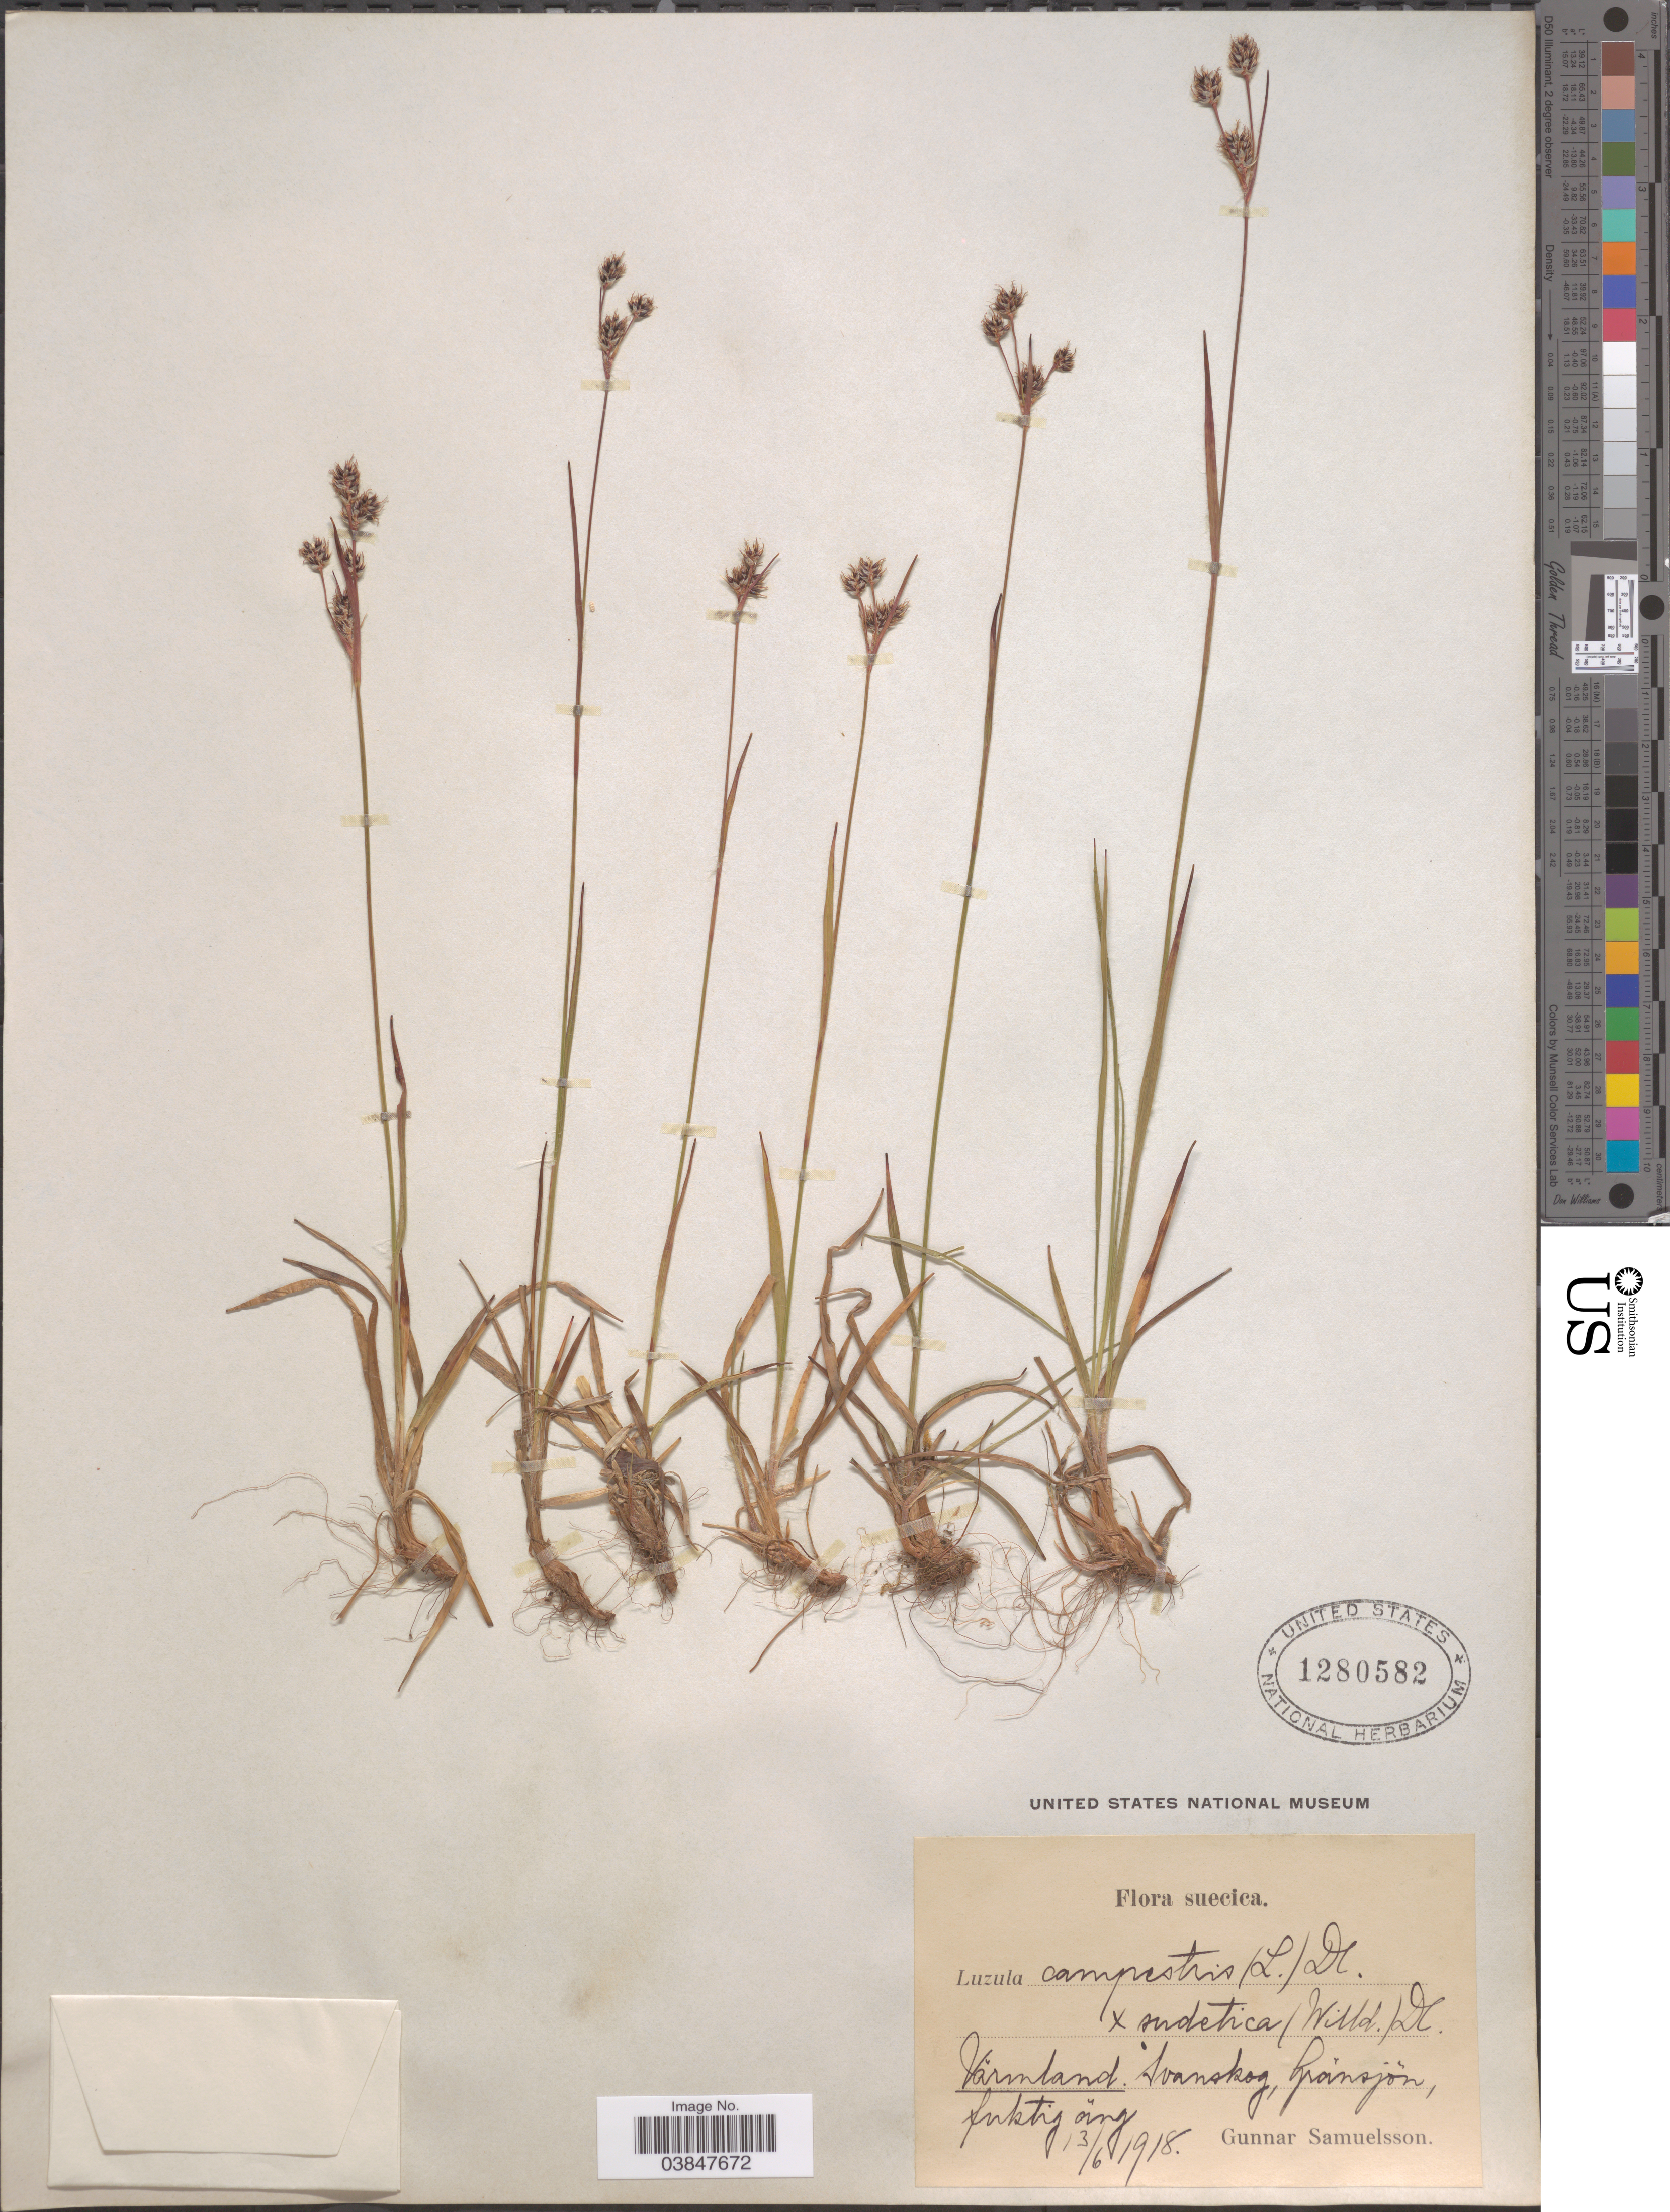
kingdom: Plantae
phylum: Tracheophyta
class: Liliopsida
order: Poales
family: Juncaceae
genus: Luzula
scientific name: Luzula campestris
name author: (L.) DC.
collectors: G. Samuelson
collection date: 1918-06-13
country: Sweden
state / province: Varmland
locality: Suecica. Vărmland. Avanskog, Gränsjön.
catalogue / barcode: US 1280582